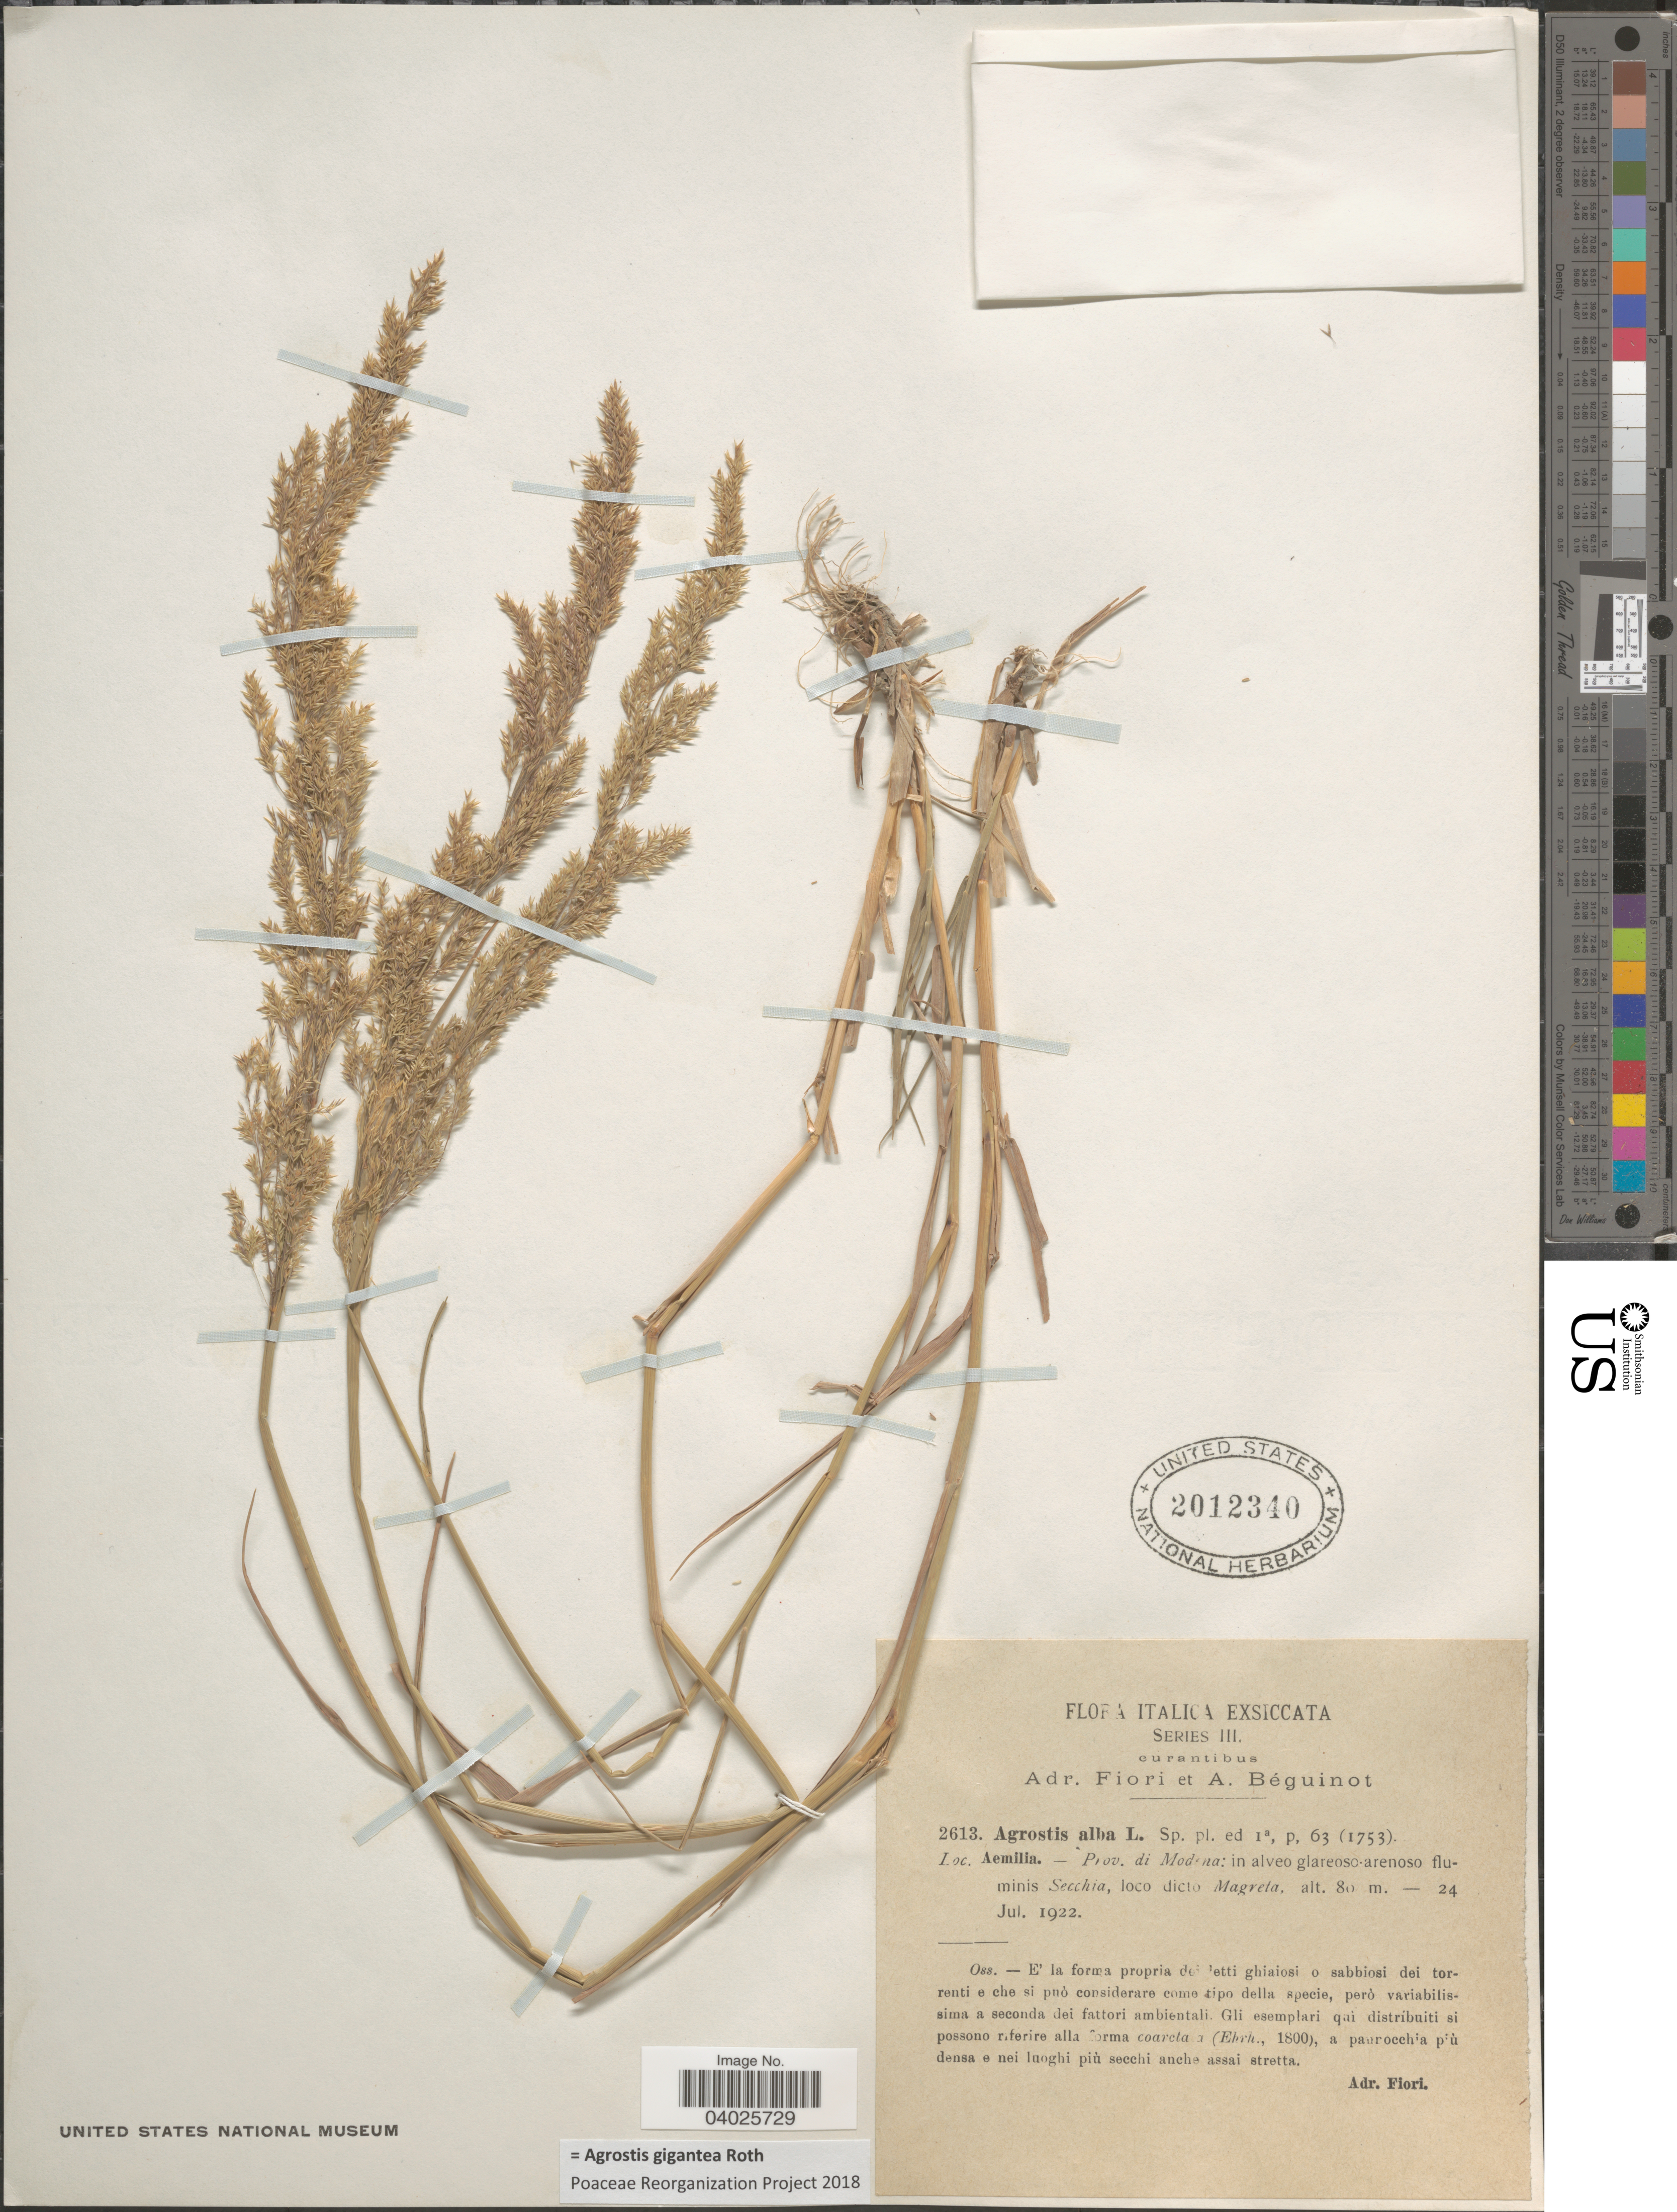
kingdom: Plantae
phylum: Tracheophyta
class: Liliopsida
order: Poales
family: Poaceae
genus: Agrostis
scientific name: Agrostis gigantea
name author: Roth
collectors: A. Fiori & A. Béguinot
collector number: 2613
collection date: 1922-07-24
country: Italy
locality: Italica. Aemilia. - Prov. di Modena: in alveo glareoso-arenoso fluminis Secchia, loco dicto Magreta.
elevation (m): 80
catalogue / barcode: US 2012340